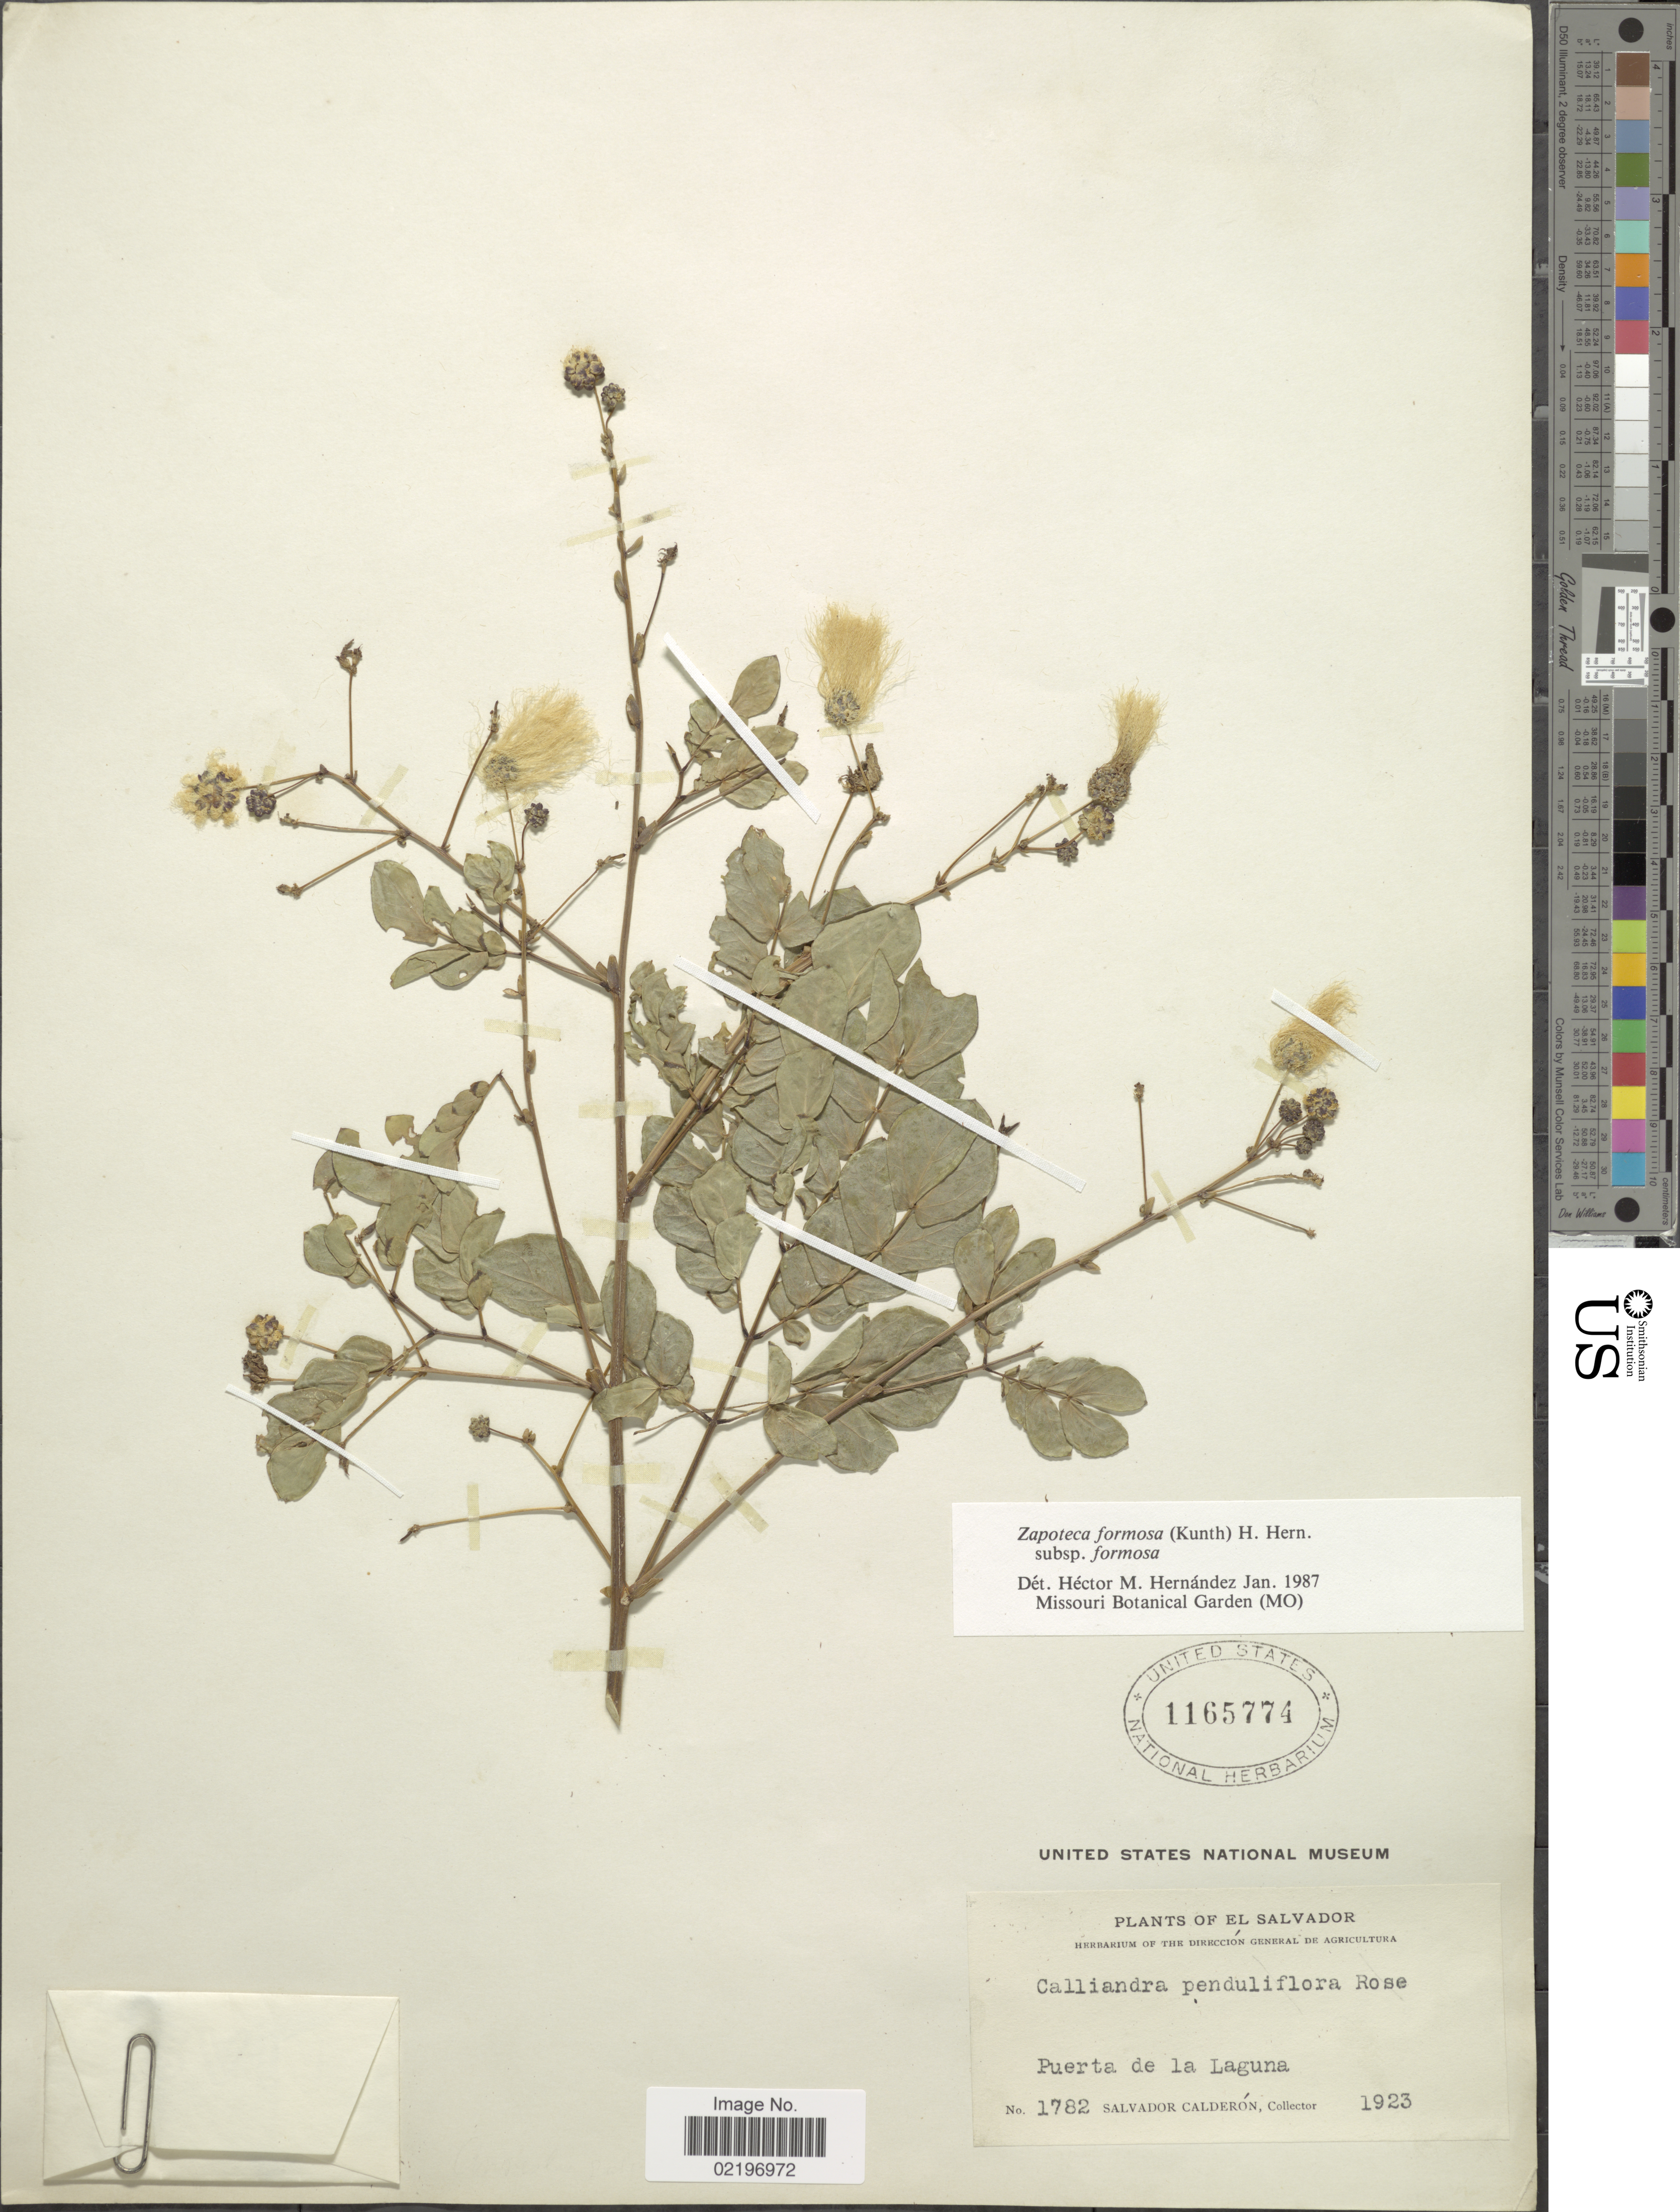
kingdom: Plantae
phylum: Tracheophyta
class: Magnoliopsida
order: Fabales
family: Fabaceae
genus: Zapoteca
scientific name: Zapoteca formosa subsp. formosa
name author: (Kunth) H.M. Hern.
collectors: S. Calderón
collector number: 1782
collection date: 1923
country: El Salvador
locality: Puerta de La Laguna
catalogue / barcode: US 1165774